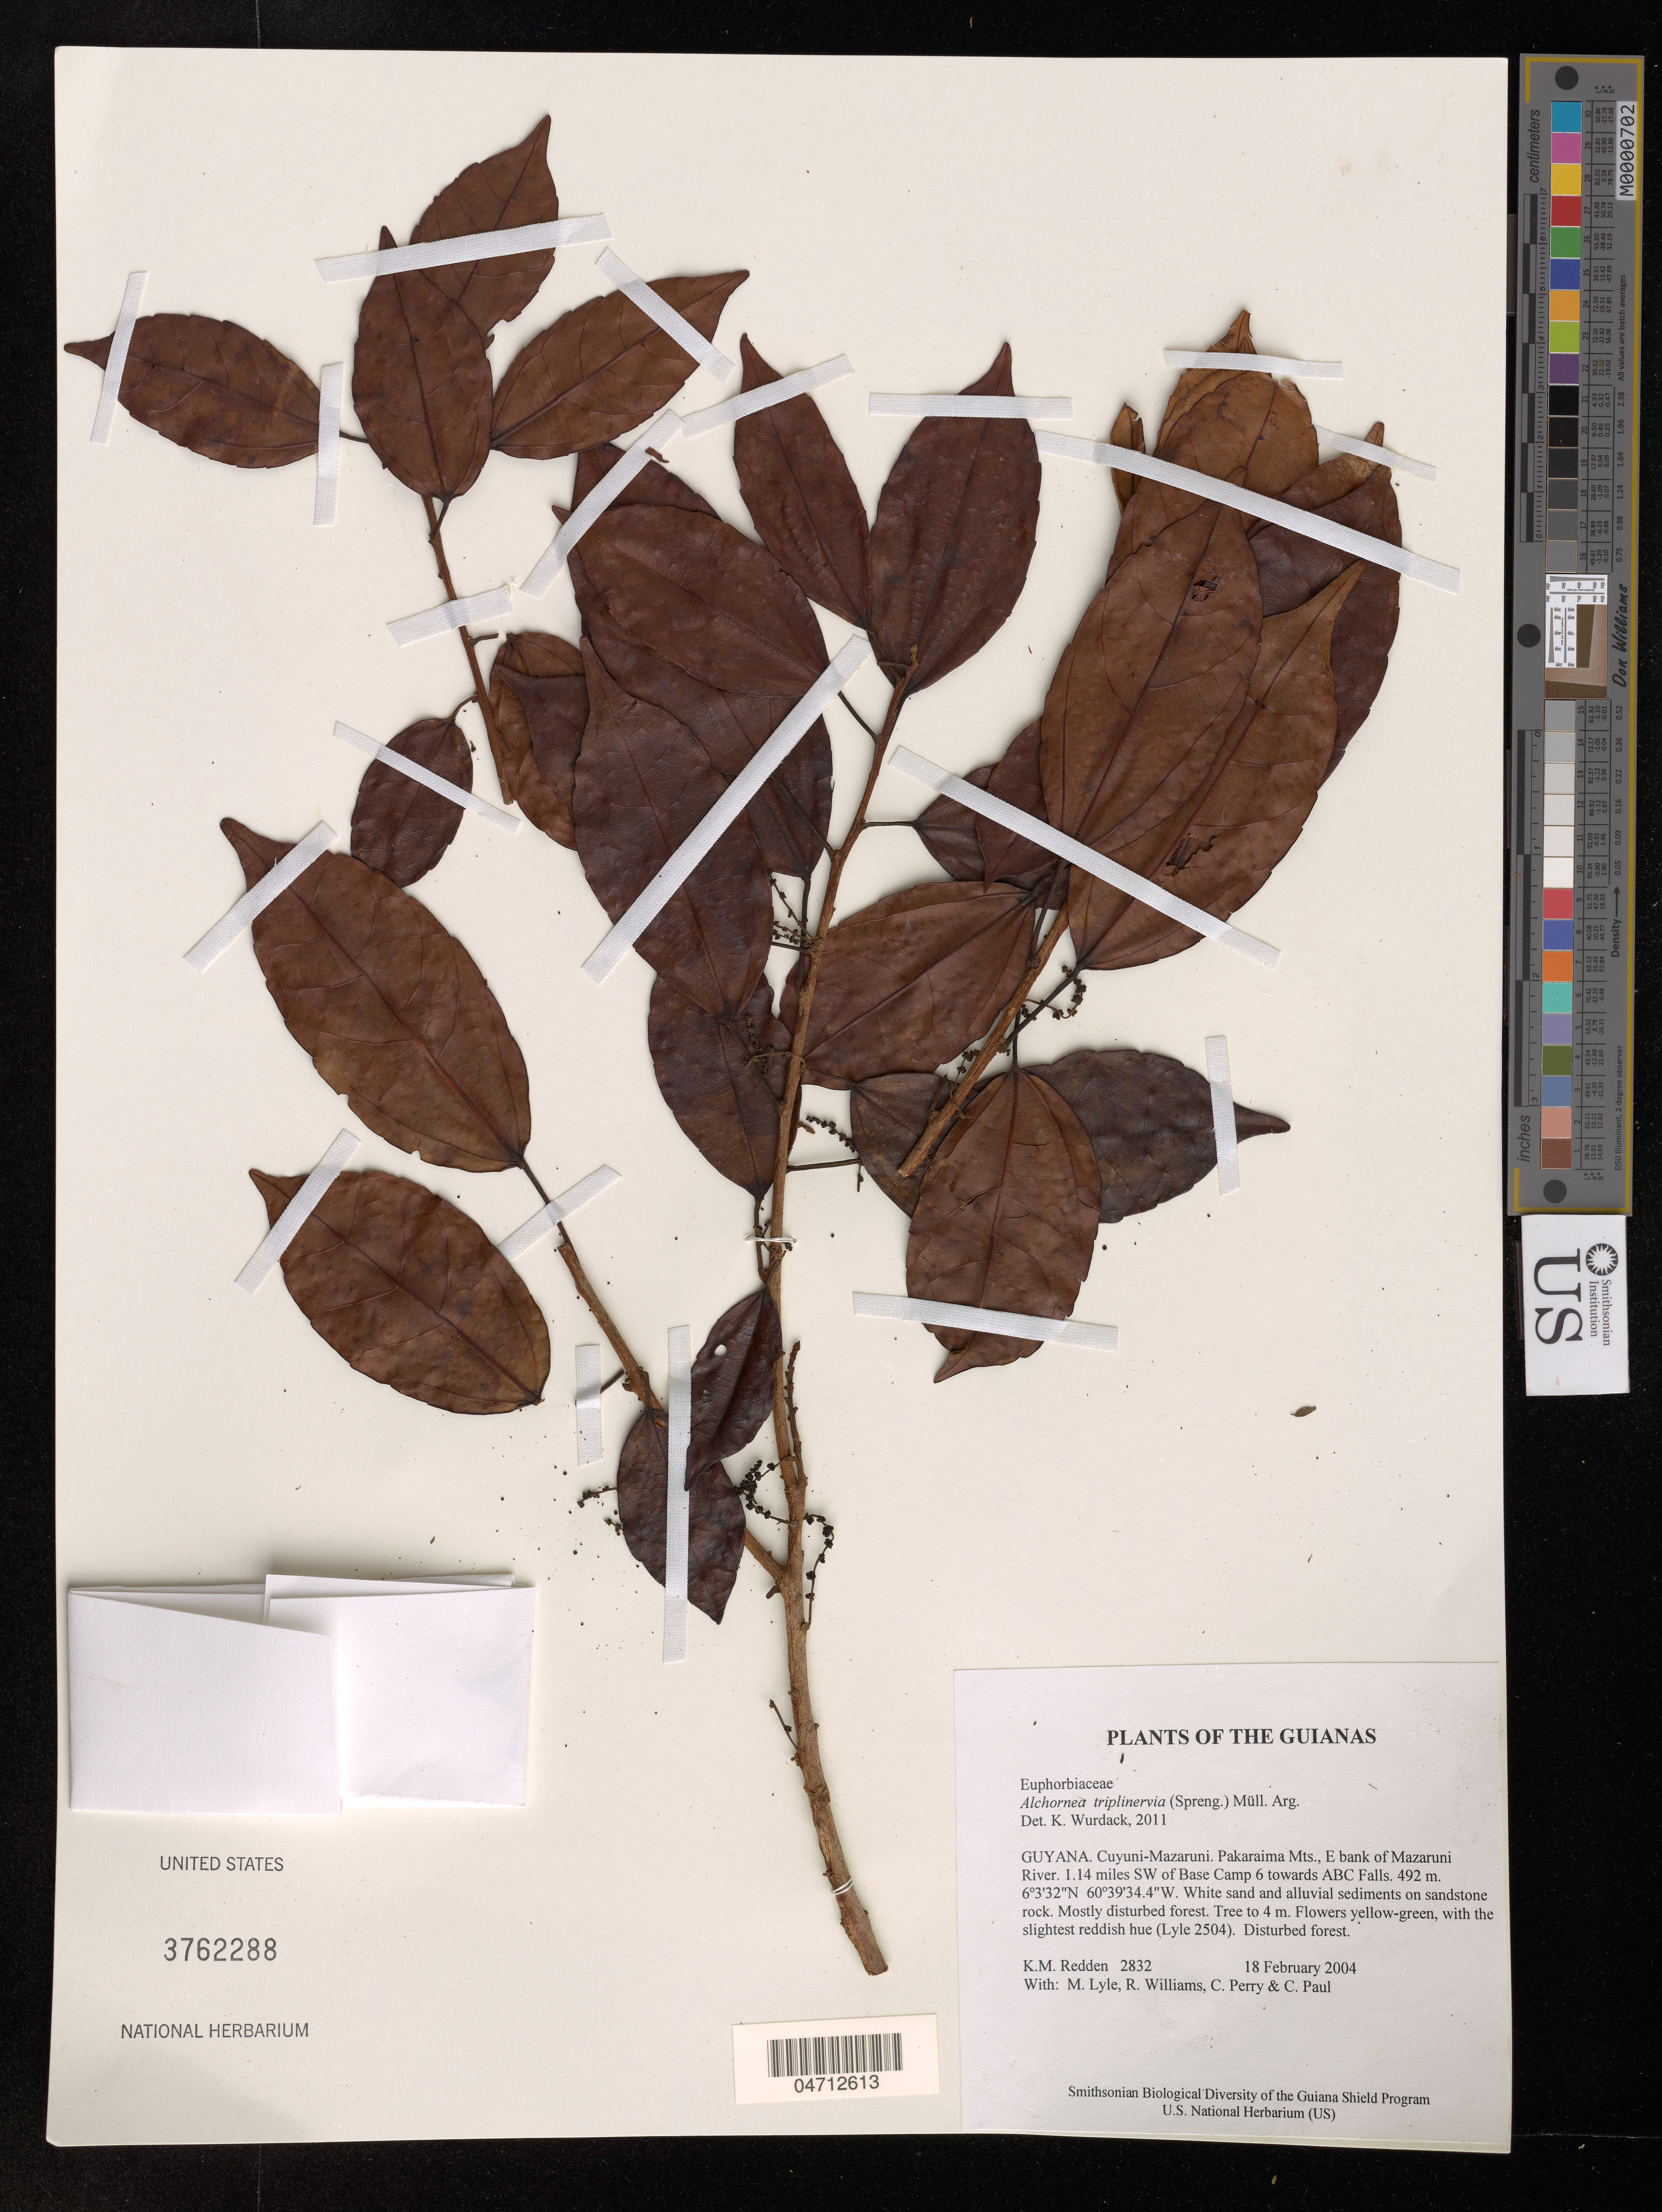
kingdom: Plantae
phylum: Tracheophyta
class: Magnoliopsida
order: Malpighiales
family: Euphorbiaceae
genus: Alchornea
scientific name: Alchornea triplinervia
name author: (Spreng.) Müll. Arg.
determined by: Wurdack, Kenneth J., (US), Smithsonian Institution - National Museum of Natural History (UNITED STATES)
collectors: K. M. Redden, M. Lyle, R. Williams, C. Perry & C. Paul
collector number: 2832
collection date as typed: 18 February 2004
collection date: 2004-02-18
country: Guyana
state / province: Cuyuni-Mazaruni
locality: Pakaraima Mts., E bank of Mazaruni River. 1.14 miles SW of Base Camp 6 towards ABC Falls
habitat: White sand and alluvial sediments on sandstone rock. Mostly disturbed forest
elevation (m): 492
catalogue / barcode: US 3762288